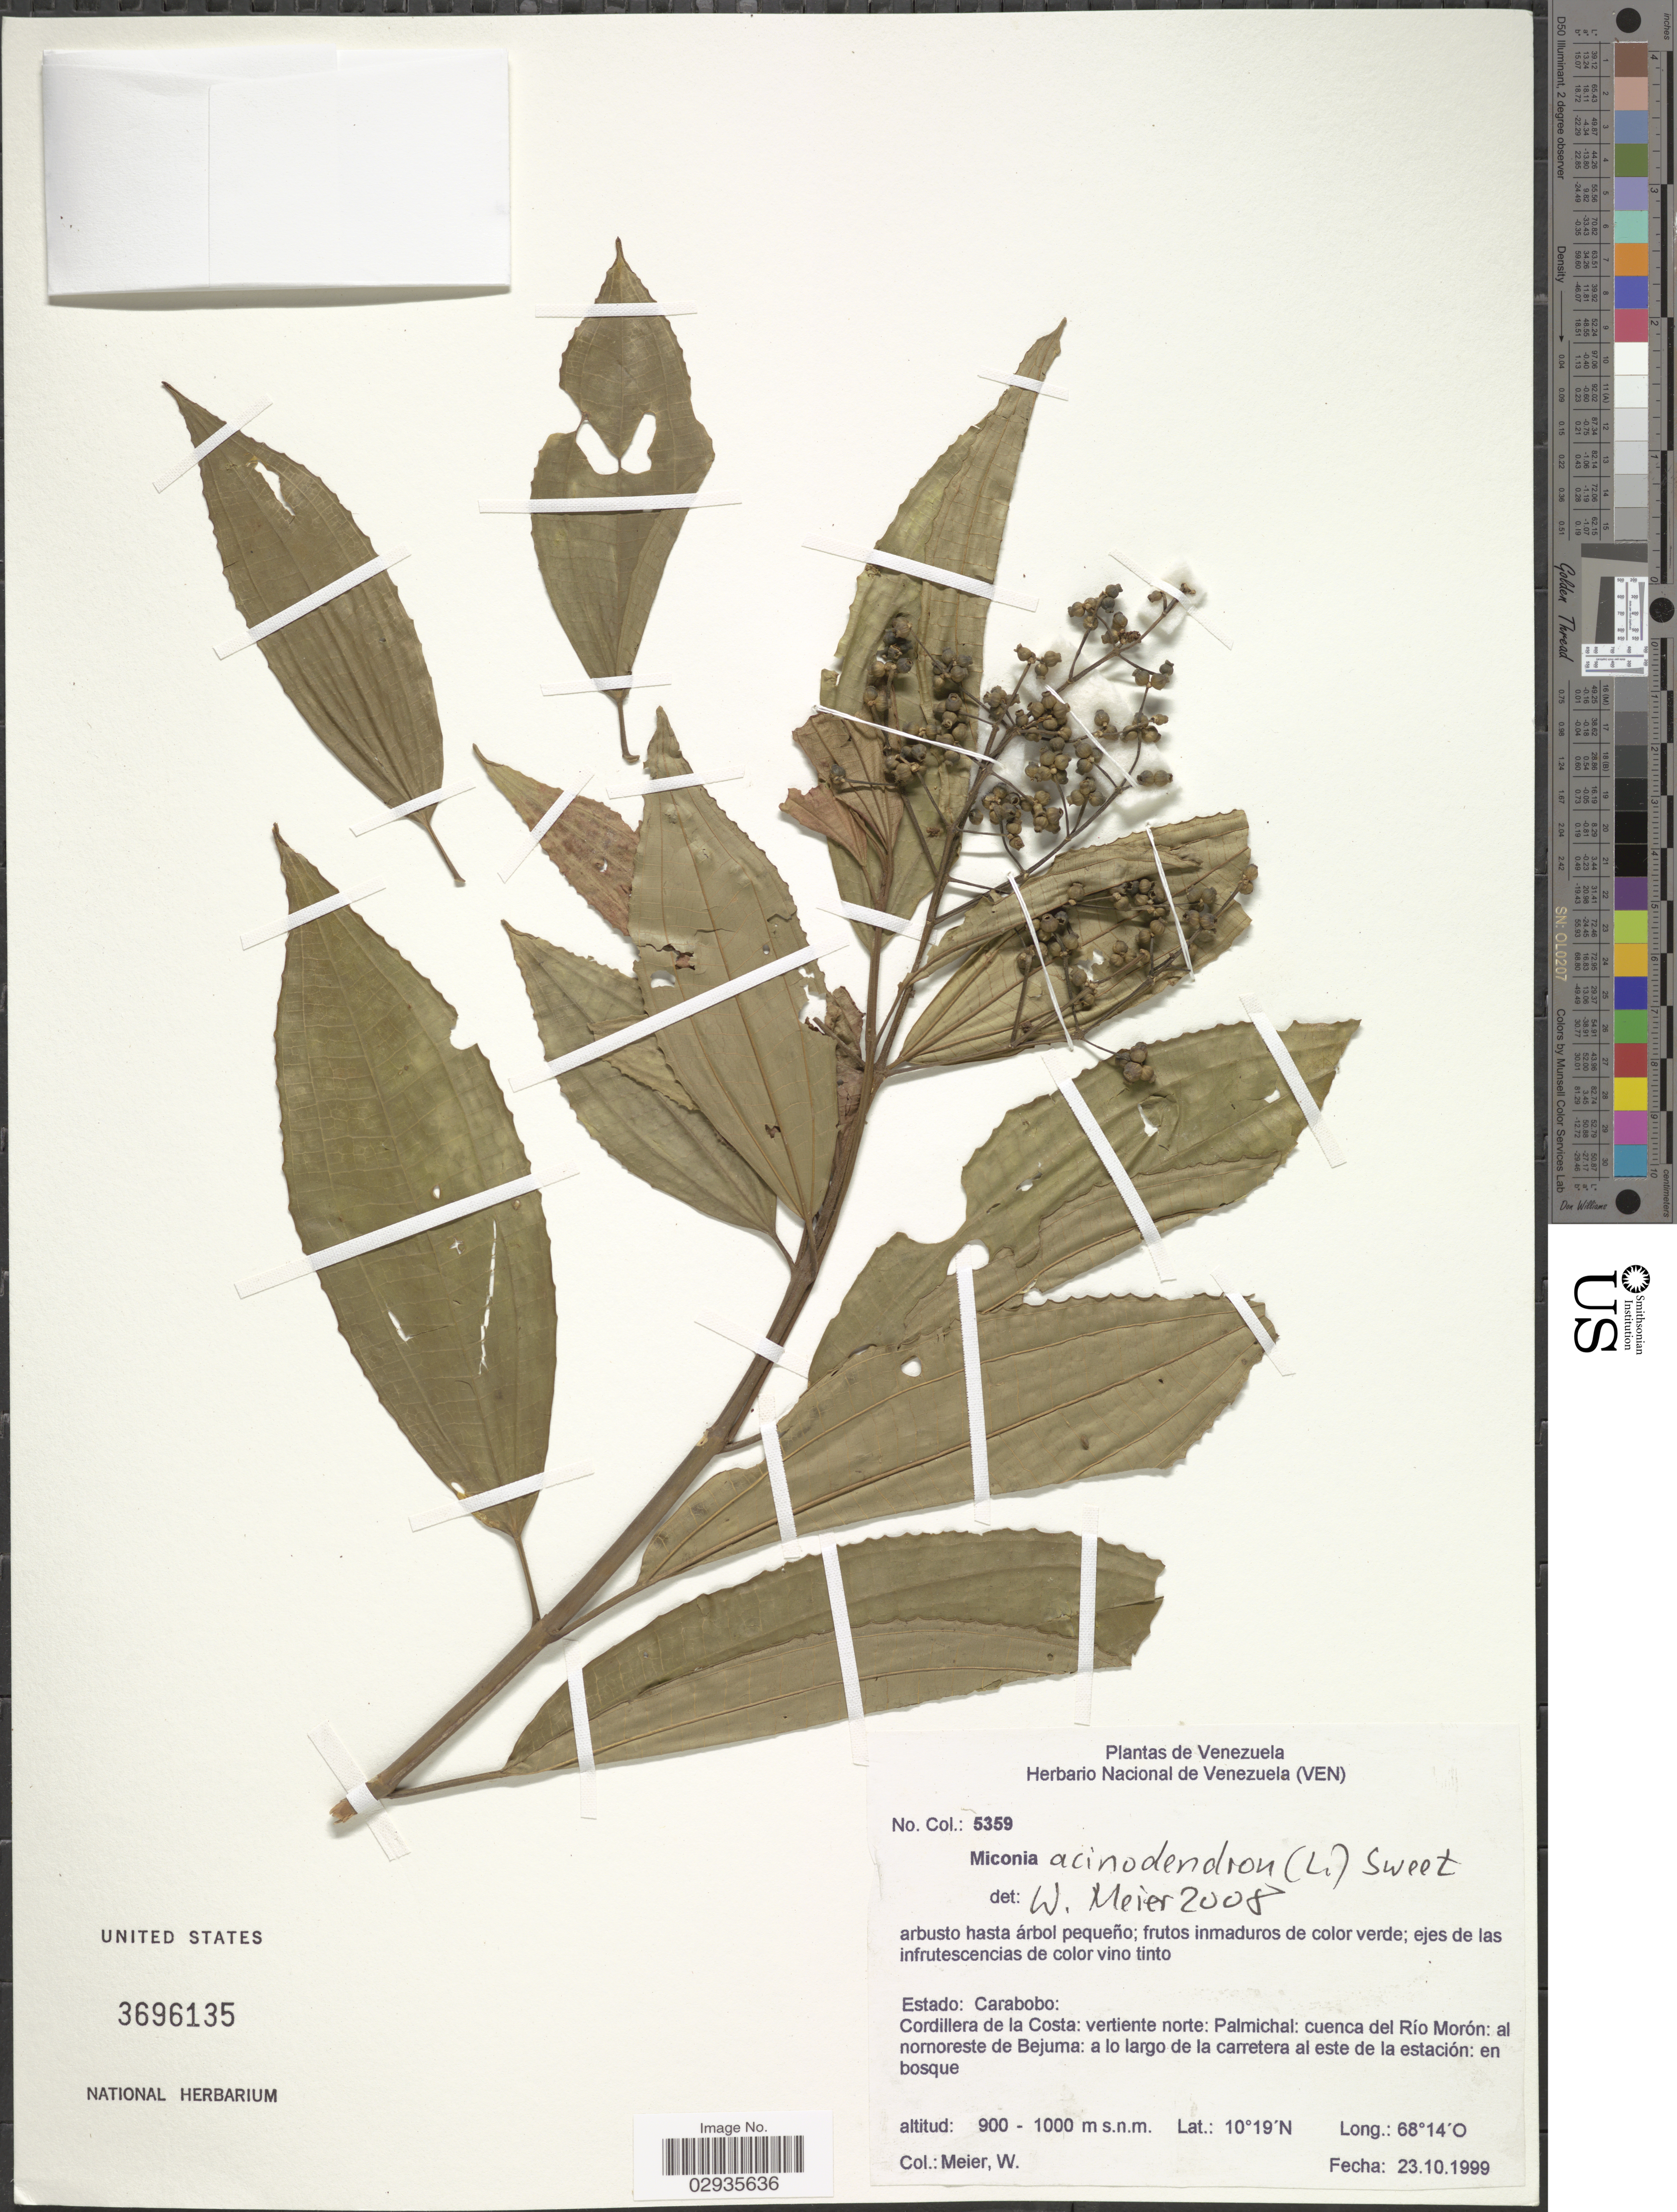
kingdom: Plantae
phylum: Tracheophyta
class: Magnoliopsida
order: Myrtales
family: Melastomataceae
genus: Miconia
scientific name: Miconia acinodendron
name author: (L.) Sweet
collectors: W. Meier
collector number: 5359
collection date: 1999-10-23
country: Venezuela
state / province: Carabobo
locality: Cordillera de la Costa: vertiente norte: Palmichal: cuenca del Río Morón: al nornoreste de Bejuma: a lo largo de la carretera al este de la estación.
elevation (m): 900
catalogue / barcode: US 3696135